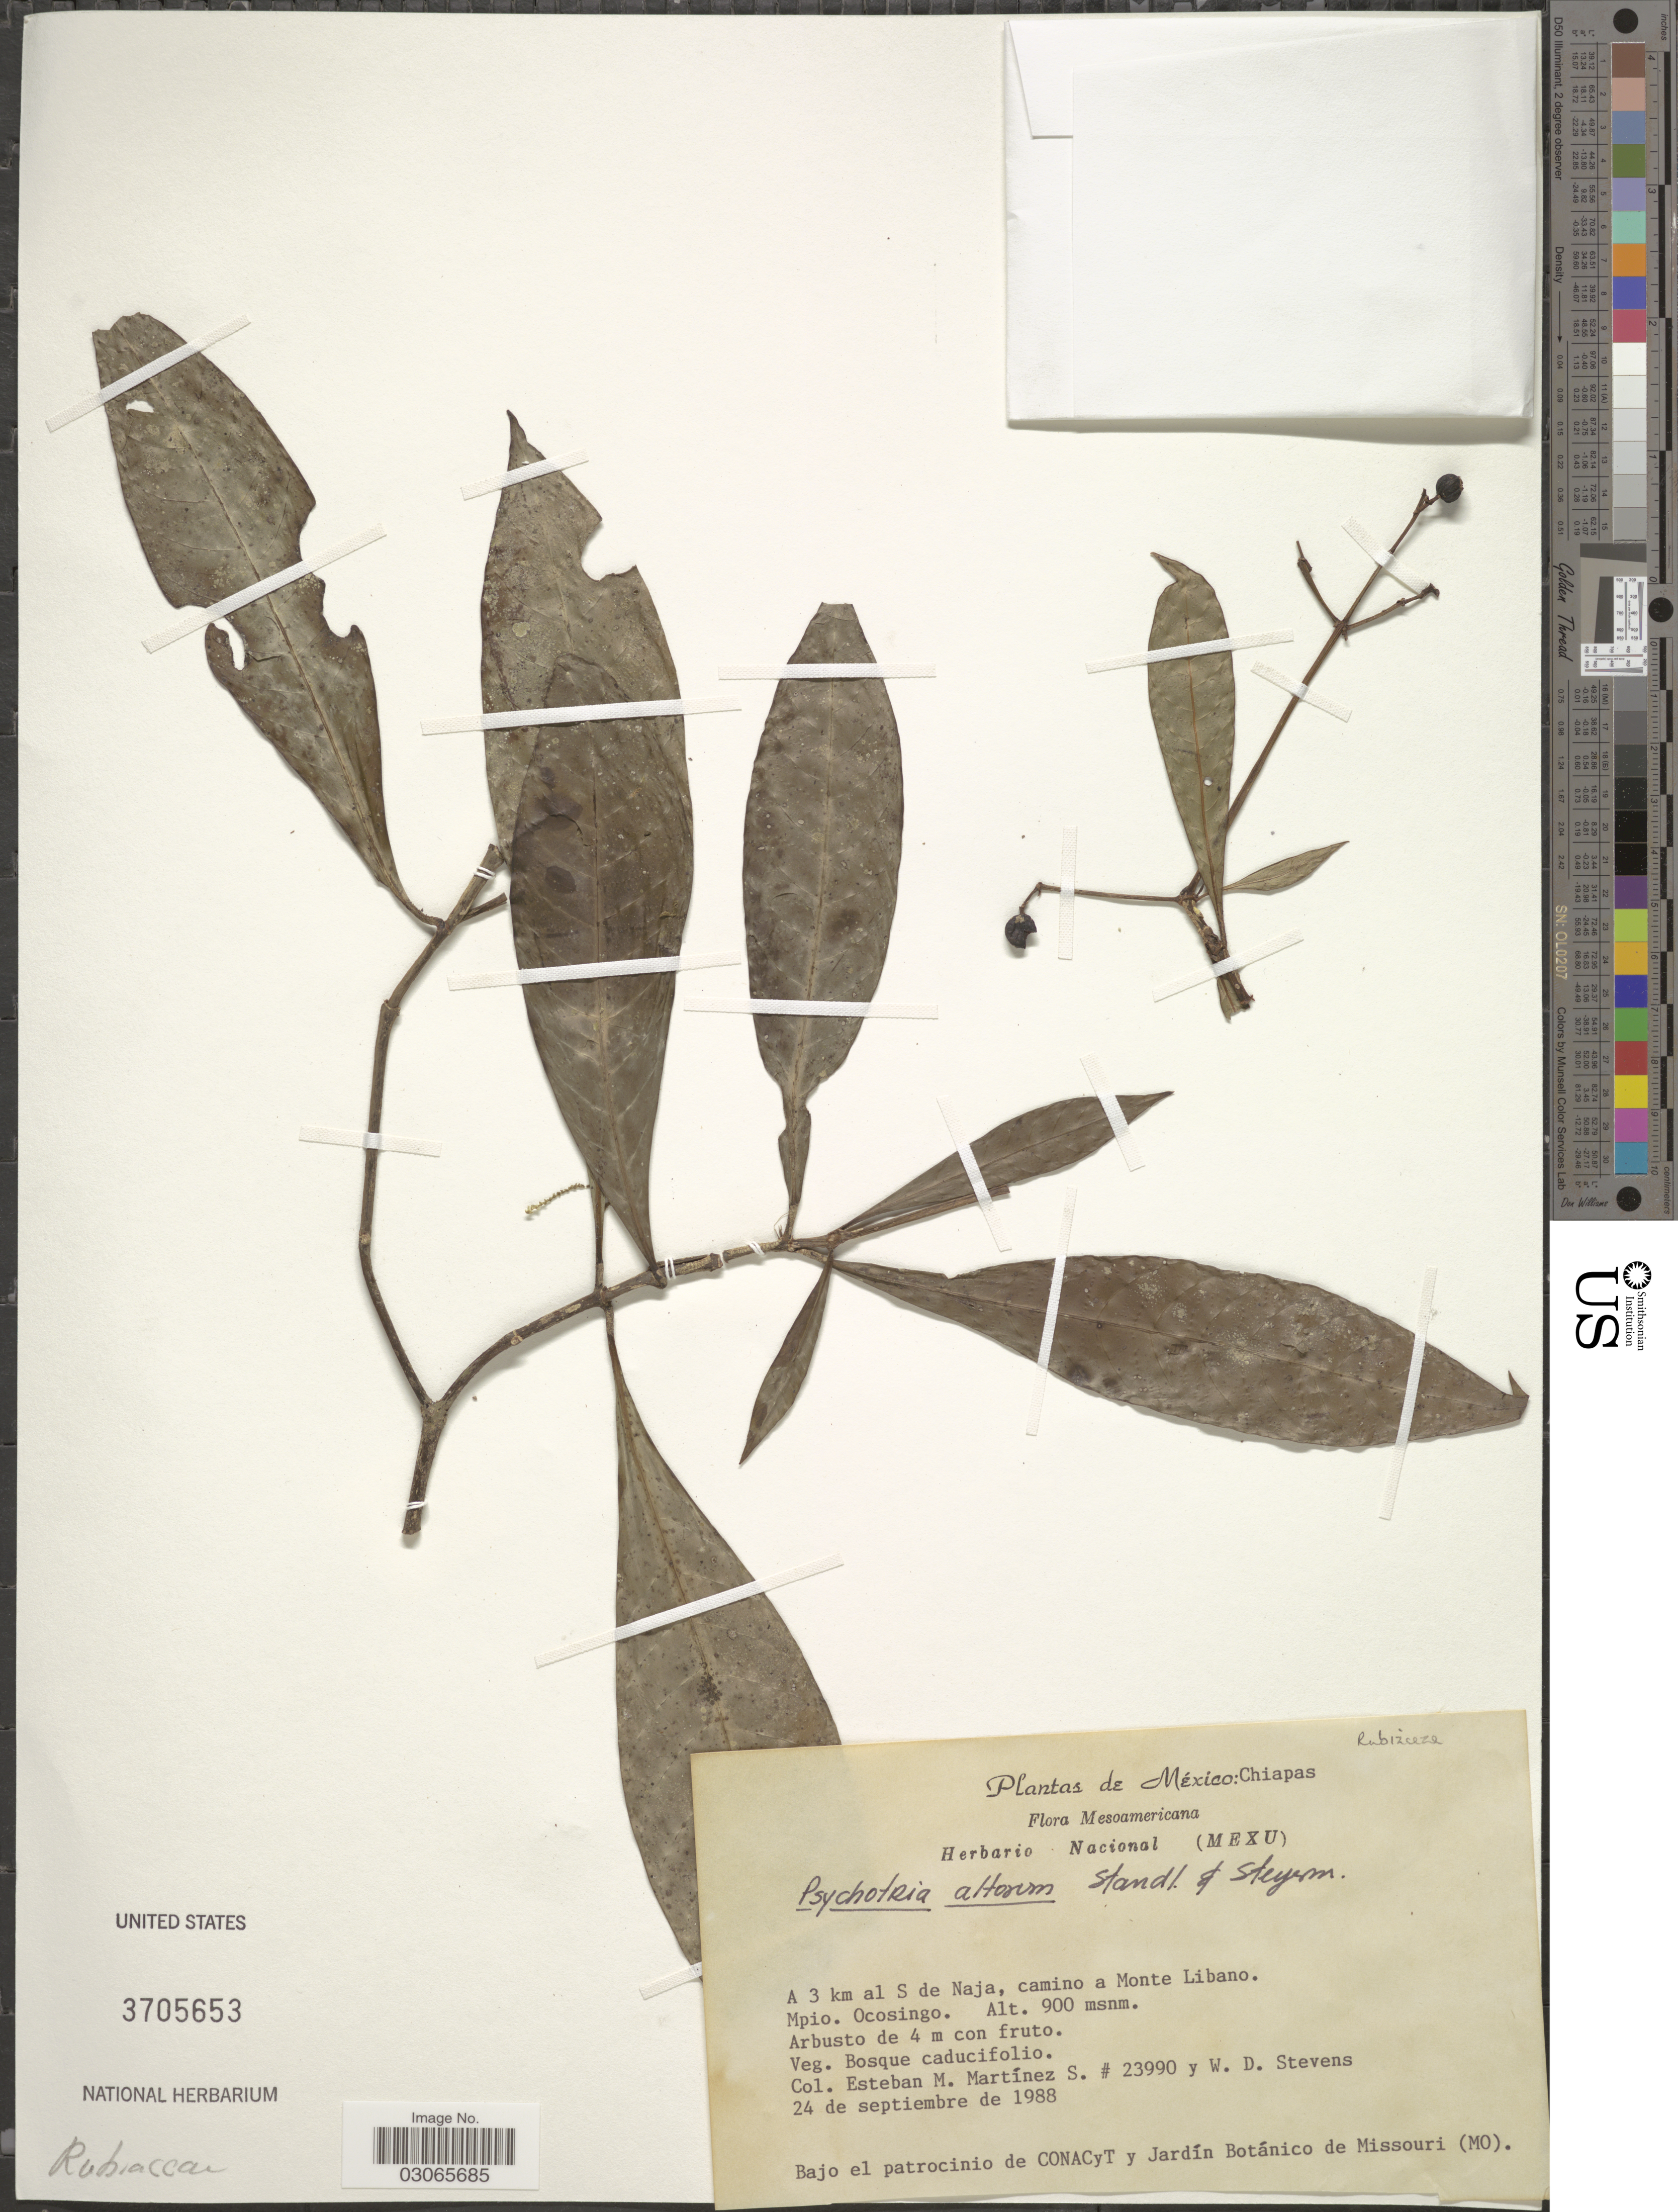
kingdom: Plantae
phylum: Tracheophyta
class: Magnoliopsida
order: Gentianales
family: Rubiaceae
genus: Psychotria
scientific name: Psychotria altorum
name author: Standl. & Steyerm.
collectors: E. M. Martínez S. & W. D. Stevens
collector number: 23990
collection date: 1988-09-24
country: Mexico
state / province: Chiapas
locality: A 3 km al S de Naja, camino a Monte Libano. Mpio. Ocosingo.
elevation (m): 900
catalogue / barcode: US 3705653